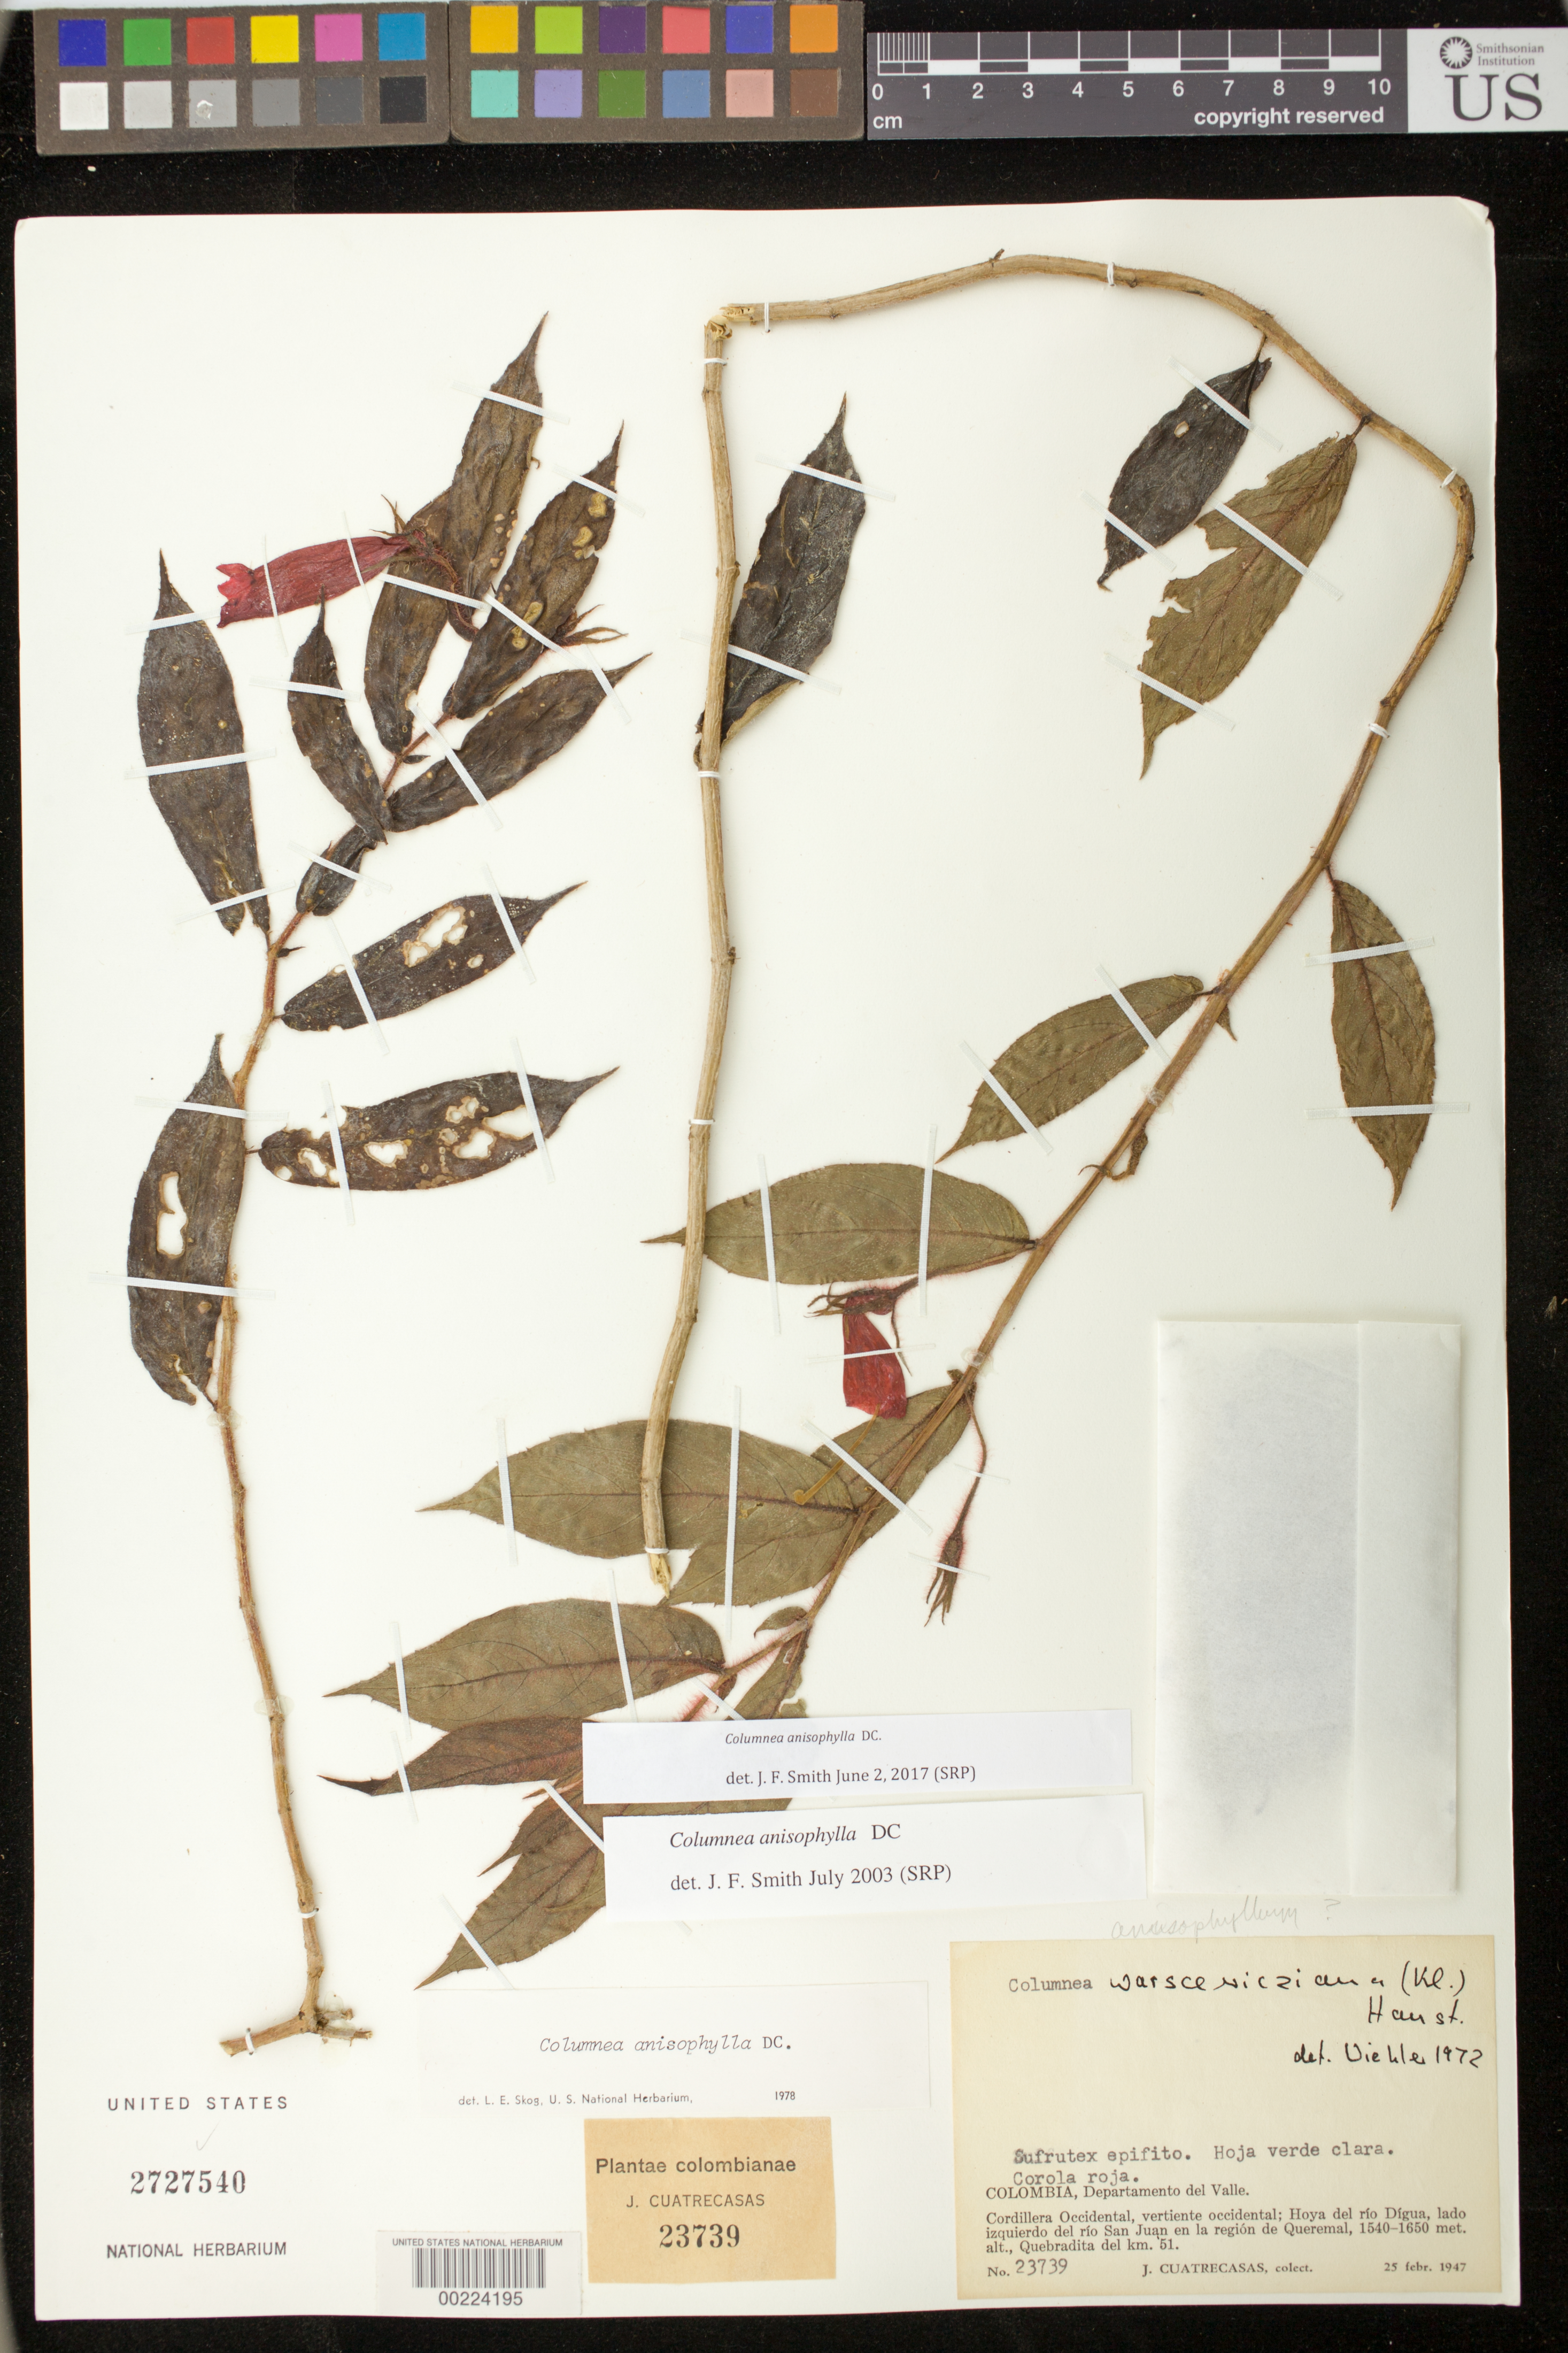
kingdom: Plantae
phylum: Tracheophyta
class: Magnoliopsida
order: Lamiales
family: Gesneriaceae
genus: Columnea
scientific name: Columnea anisophylla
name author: DC.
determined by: Smith, J. F.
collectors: J. Cuatrecasas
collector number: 23739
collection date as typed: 25 Feb 1947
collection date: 1947-02-25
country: Colombia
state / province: Valle del Cauca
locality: Cordillera Occidental, western slope, valley of Rio Digua, left bank of Rio San Juan in region of Queremal, Quebradita km 51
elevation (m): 1540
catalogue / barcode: US 2727540